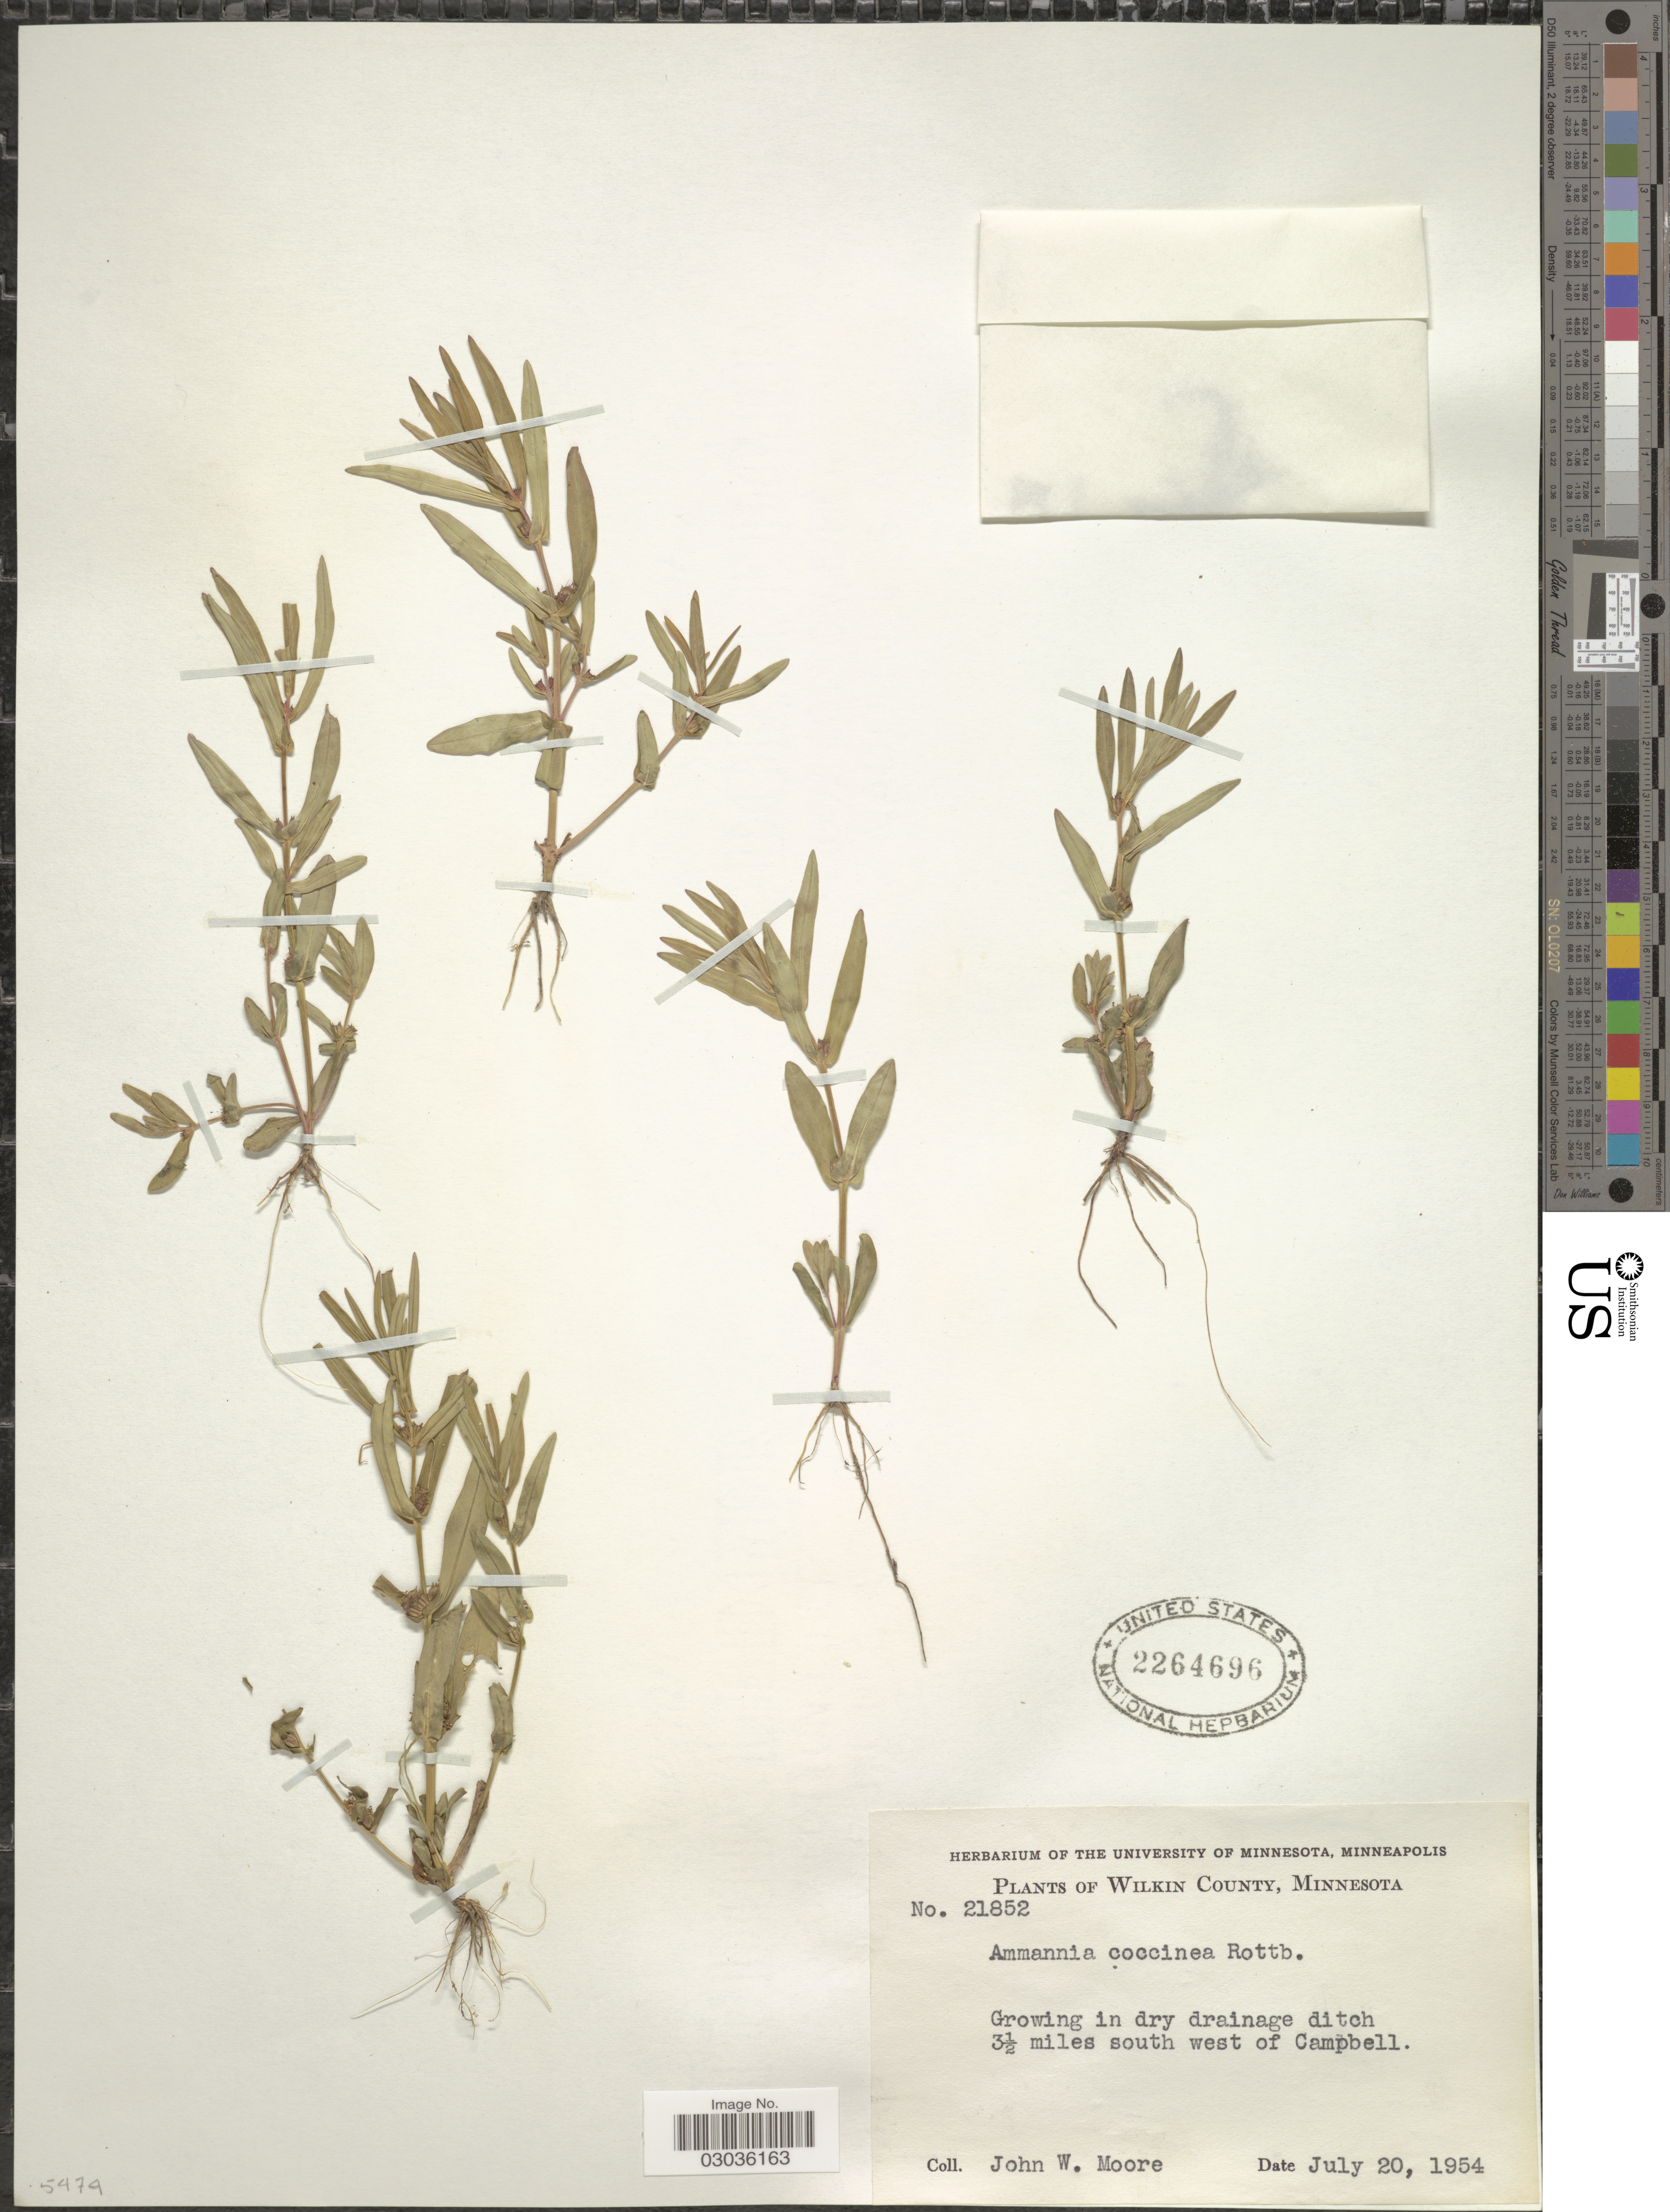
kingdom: Plantae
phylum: Tracheophyta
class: Magnoliopsida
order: Myrtales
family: Lythraceae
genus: Ammannia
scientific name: Ammannia coccinea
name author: Rottb.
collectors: J. Moore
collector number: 21852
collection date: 1954-07-20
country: United States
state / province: Minnesota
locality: Wilkin County, Growing in dry drainage ditch 3½ miles south west of Campbell.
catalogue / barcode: US 2264696